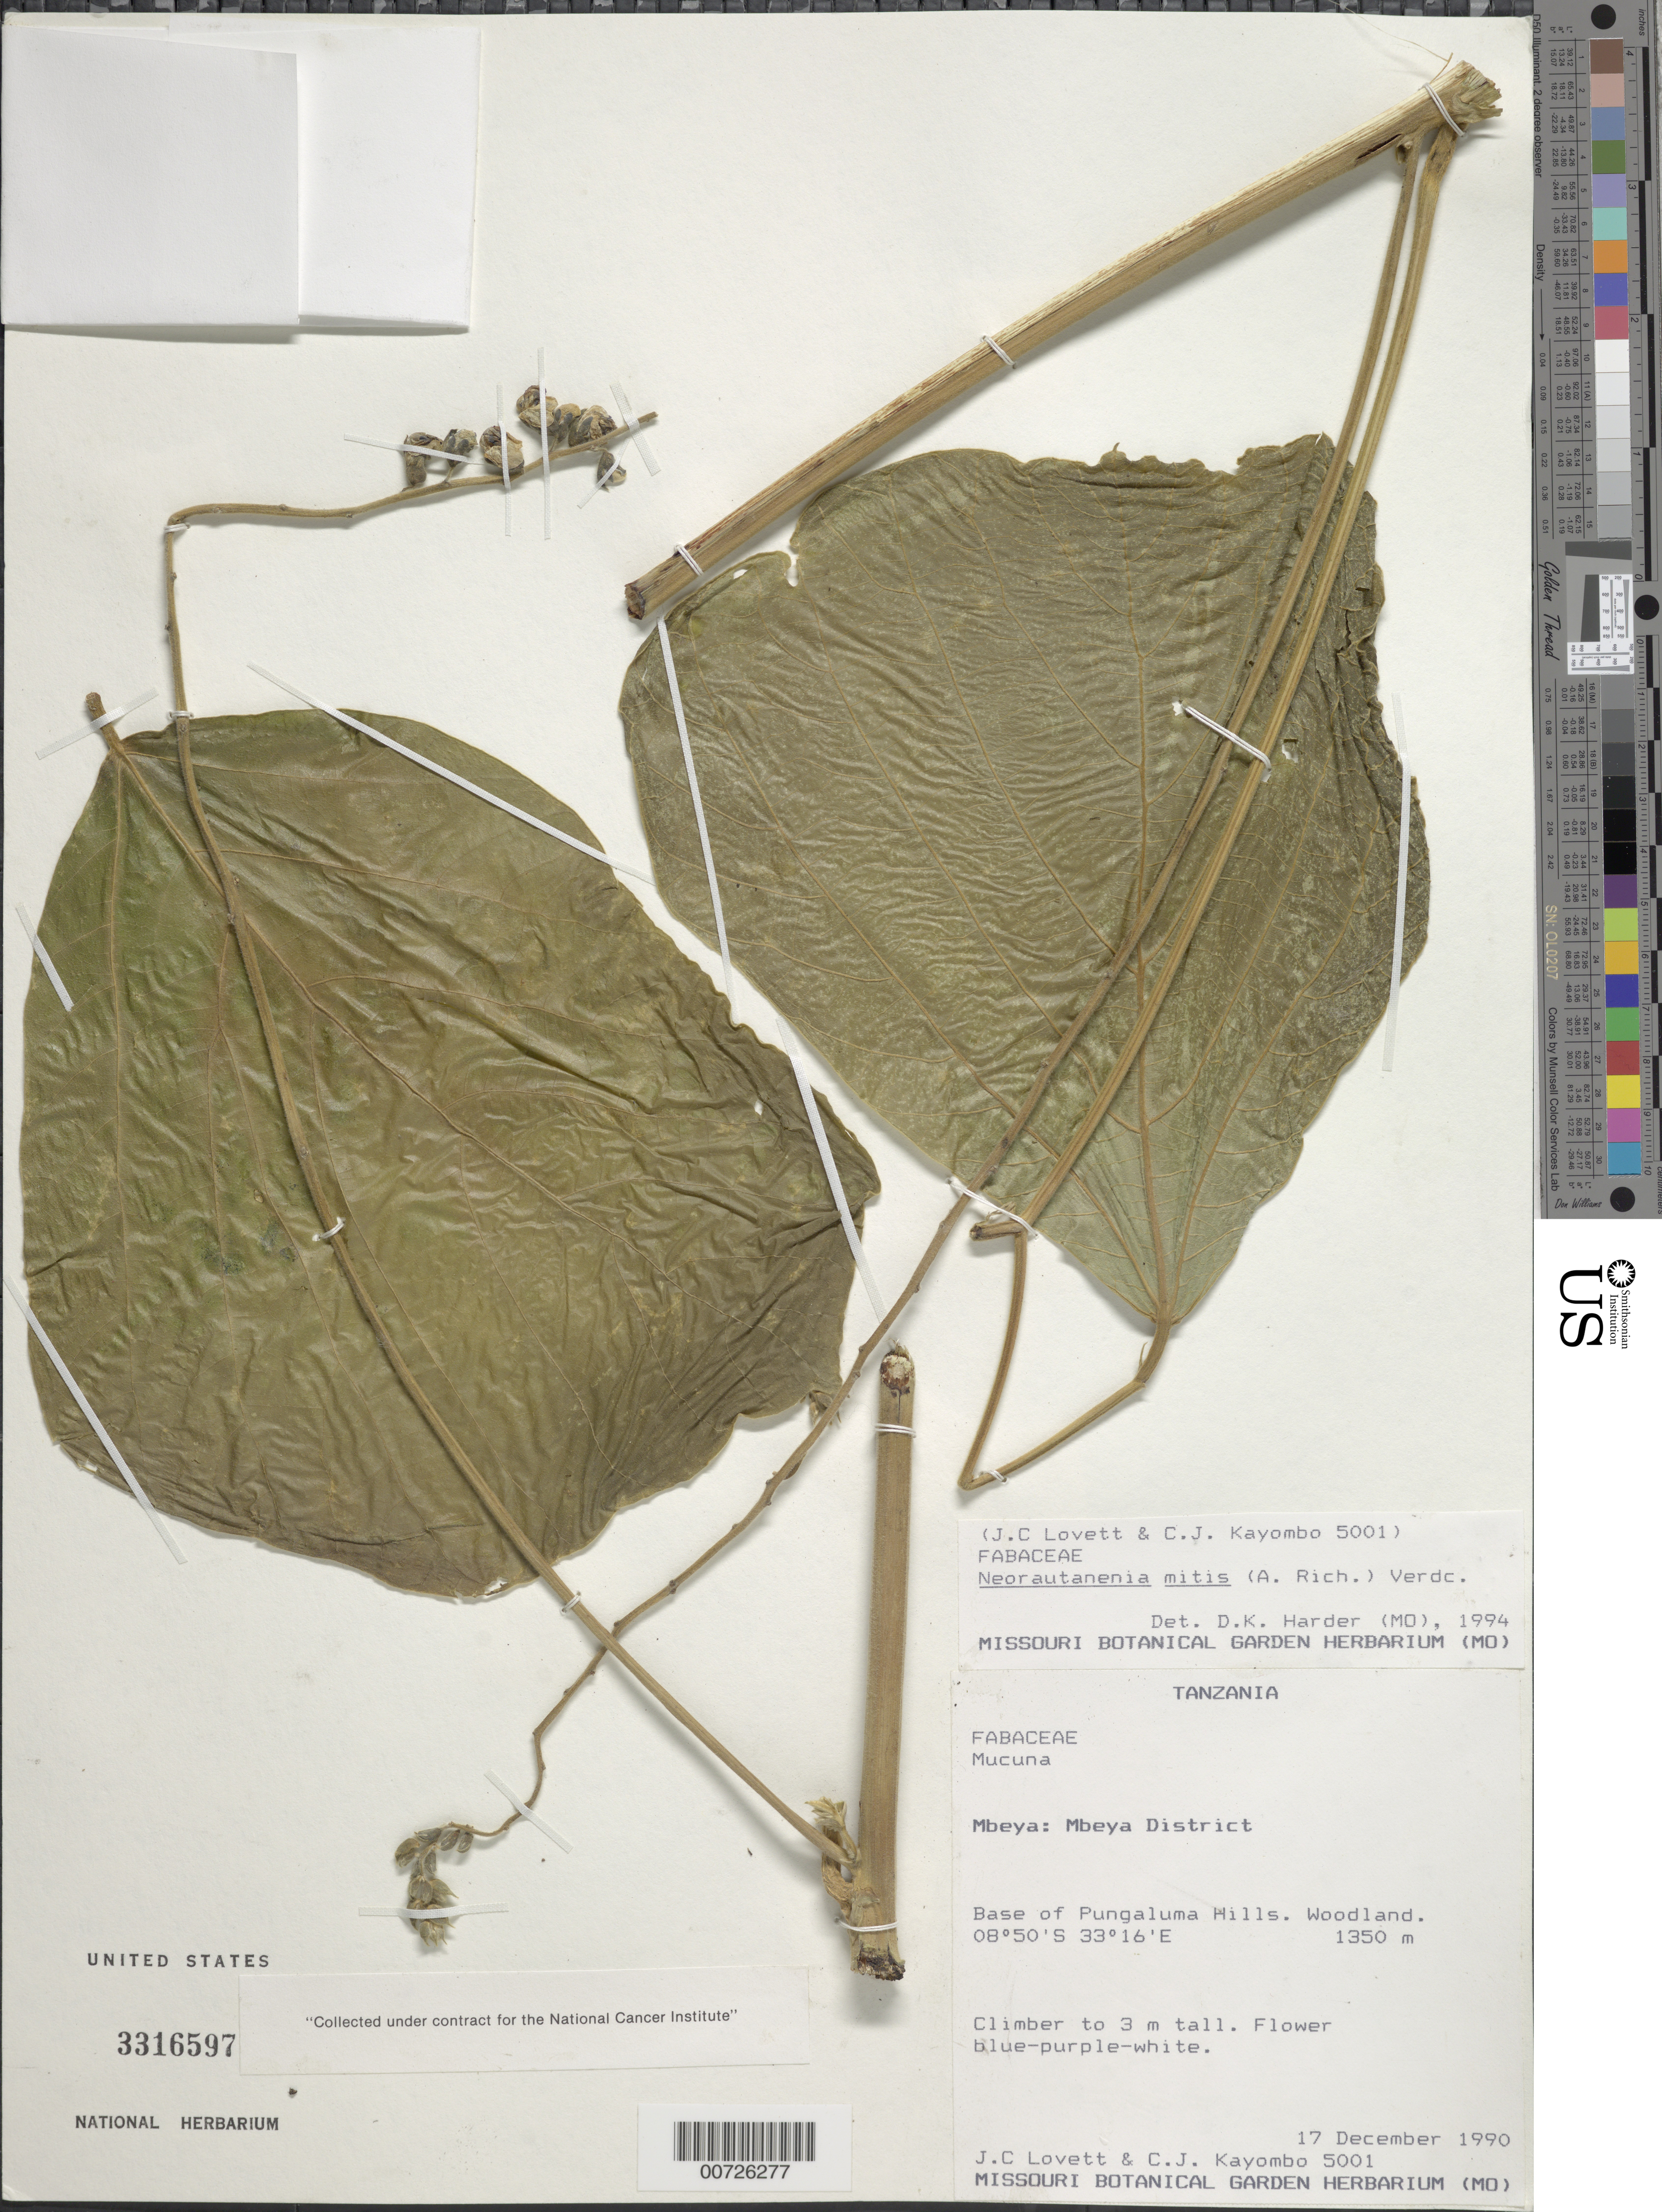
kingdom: Plantae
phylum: Tracheophyta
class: Magnoliopsida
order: Fabales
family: Fabaceae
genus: Neorautanenia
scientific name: Neorautanenia mitis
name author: (A. Rich.) Verdc.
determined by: Harder, D. K.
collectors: J. Lovett & C. J. Kayombo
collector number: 5001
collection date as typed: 17 Dec 1990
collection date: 1990-12-17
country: Tanzania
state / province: Mbeya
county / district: Mbeya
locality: Base of Pungaluma Hills. Woodland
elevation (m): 1350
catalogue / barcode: US 3316597